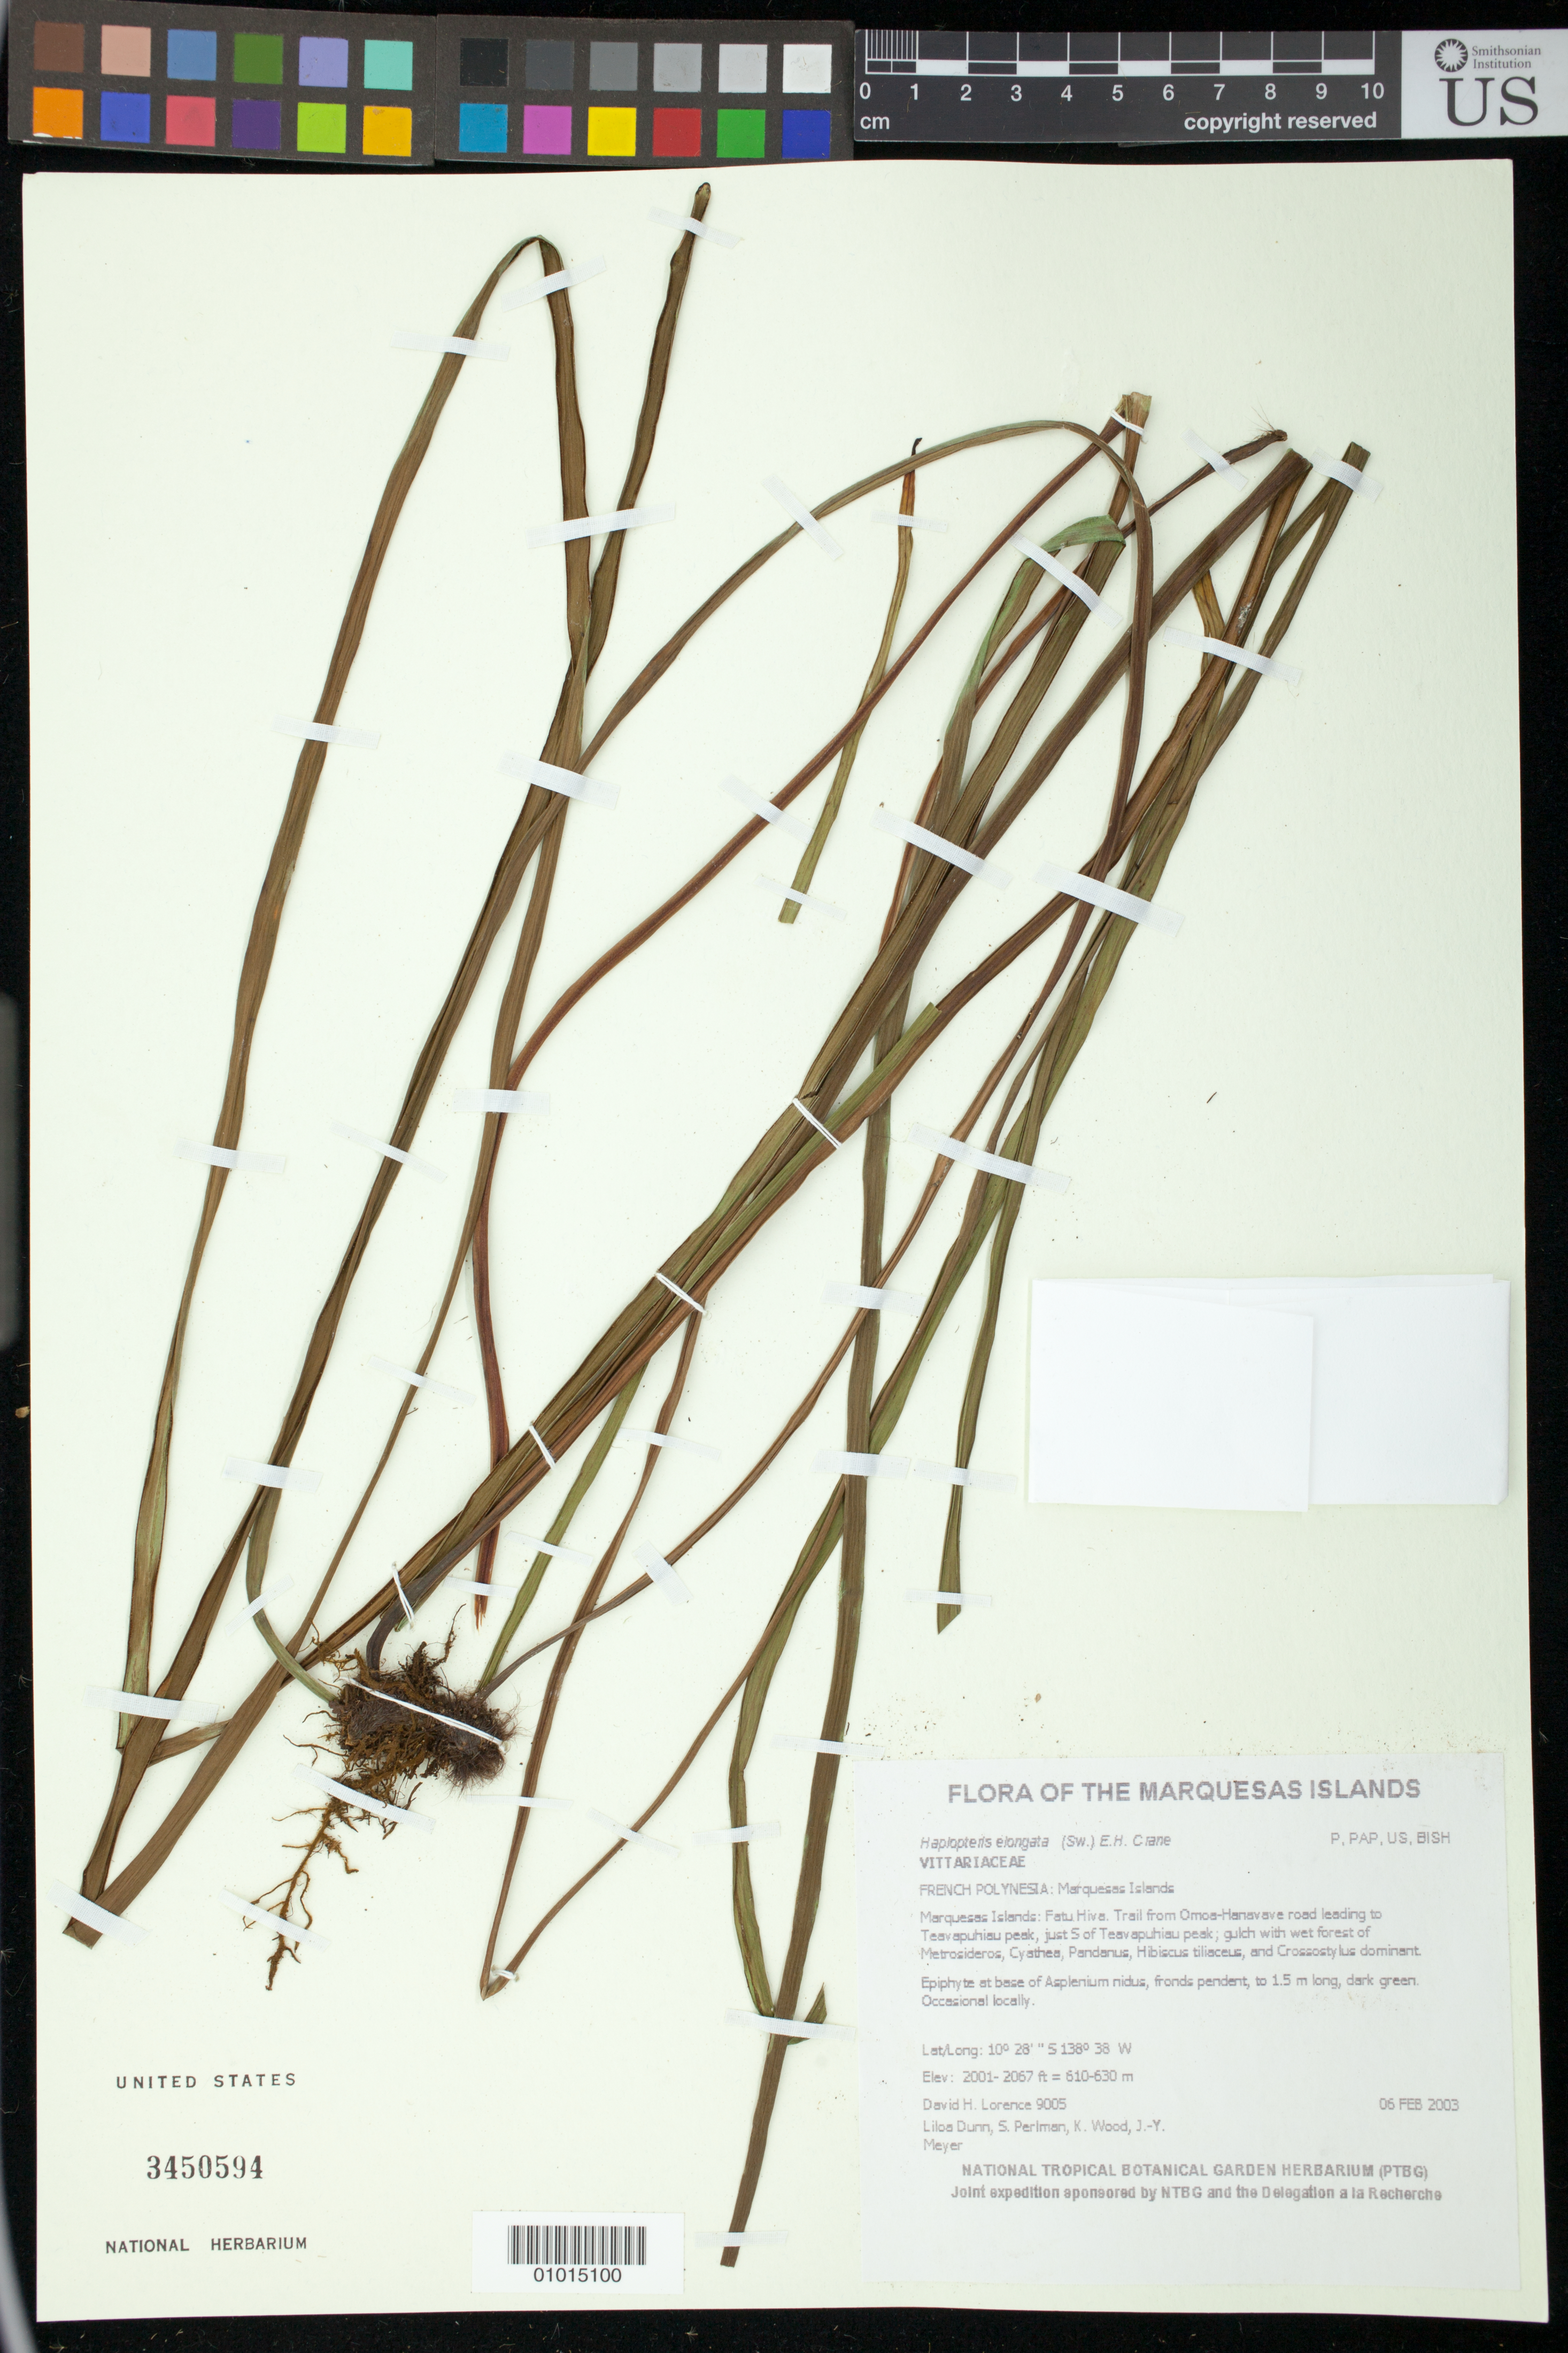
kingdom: Plantae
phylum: Tracheophyta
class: Polypodiopsida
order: Polypodiales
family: Pteridaceae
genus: Haplopteris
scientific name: Haplopteris elongata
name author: (Sw.) Crane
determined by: Lorence, David H., (PTBG), National Tropical Botanical Garden (UNITED STATES)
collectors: D. Lorence, L. Dunn, S. P. Perlman, K. R. Wood & J.-Y. Meyer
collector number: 9005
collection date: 2003-02-06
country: French Polynesia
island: Fatu Hiva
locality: Trail from Omoa-Hanavave road leading to Teavapuhiau peak, just S of Teavapuhiau peak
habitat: Gulch with wet forest; Occasional locally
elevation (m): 610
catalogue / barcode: US 3450594